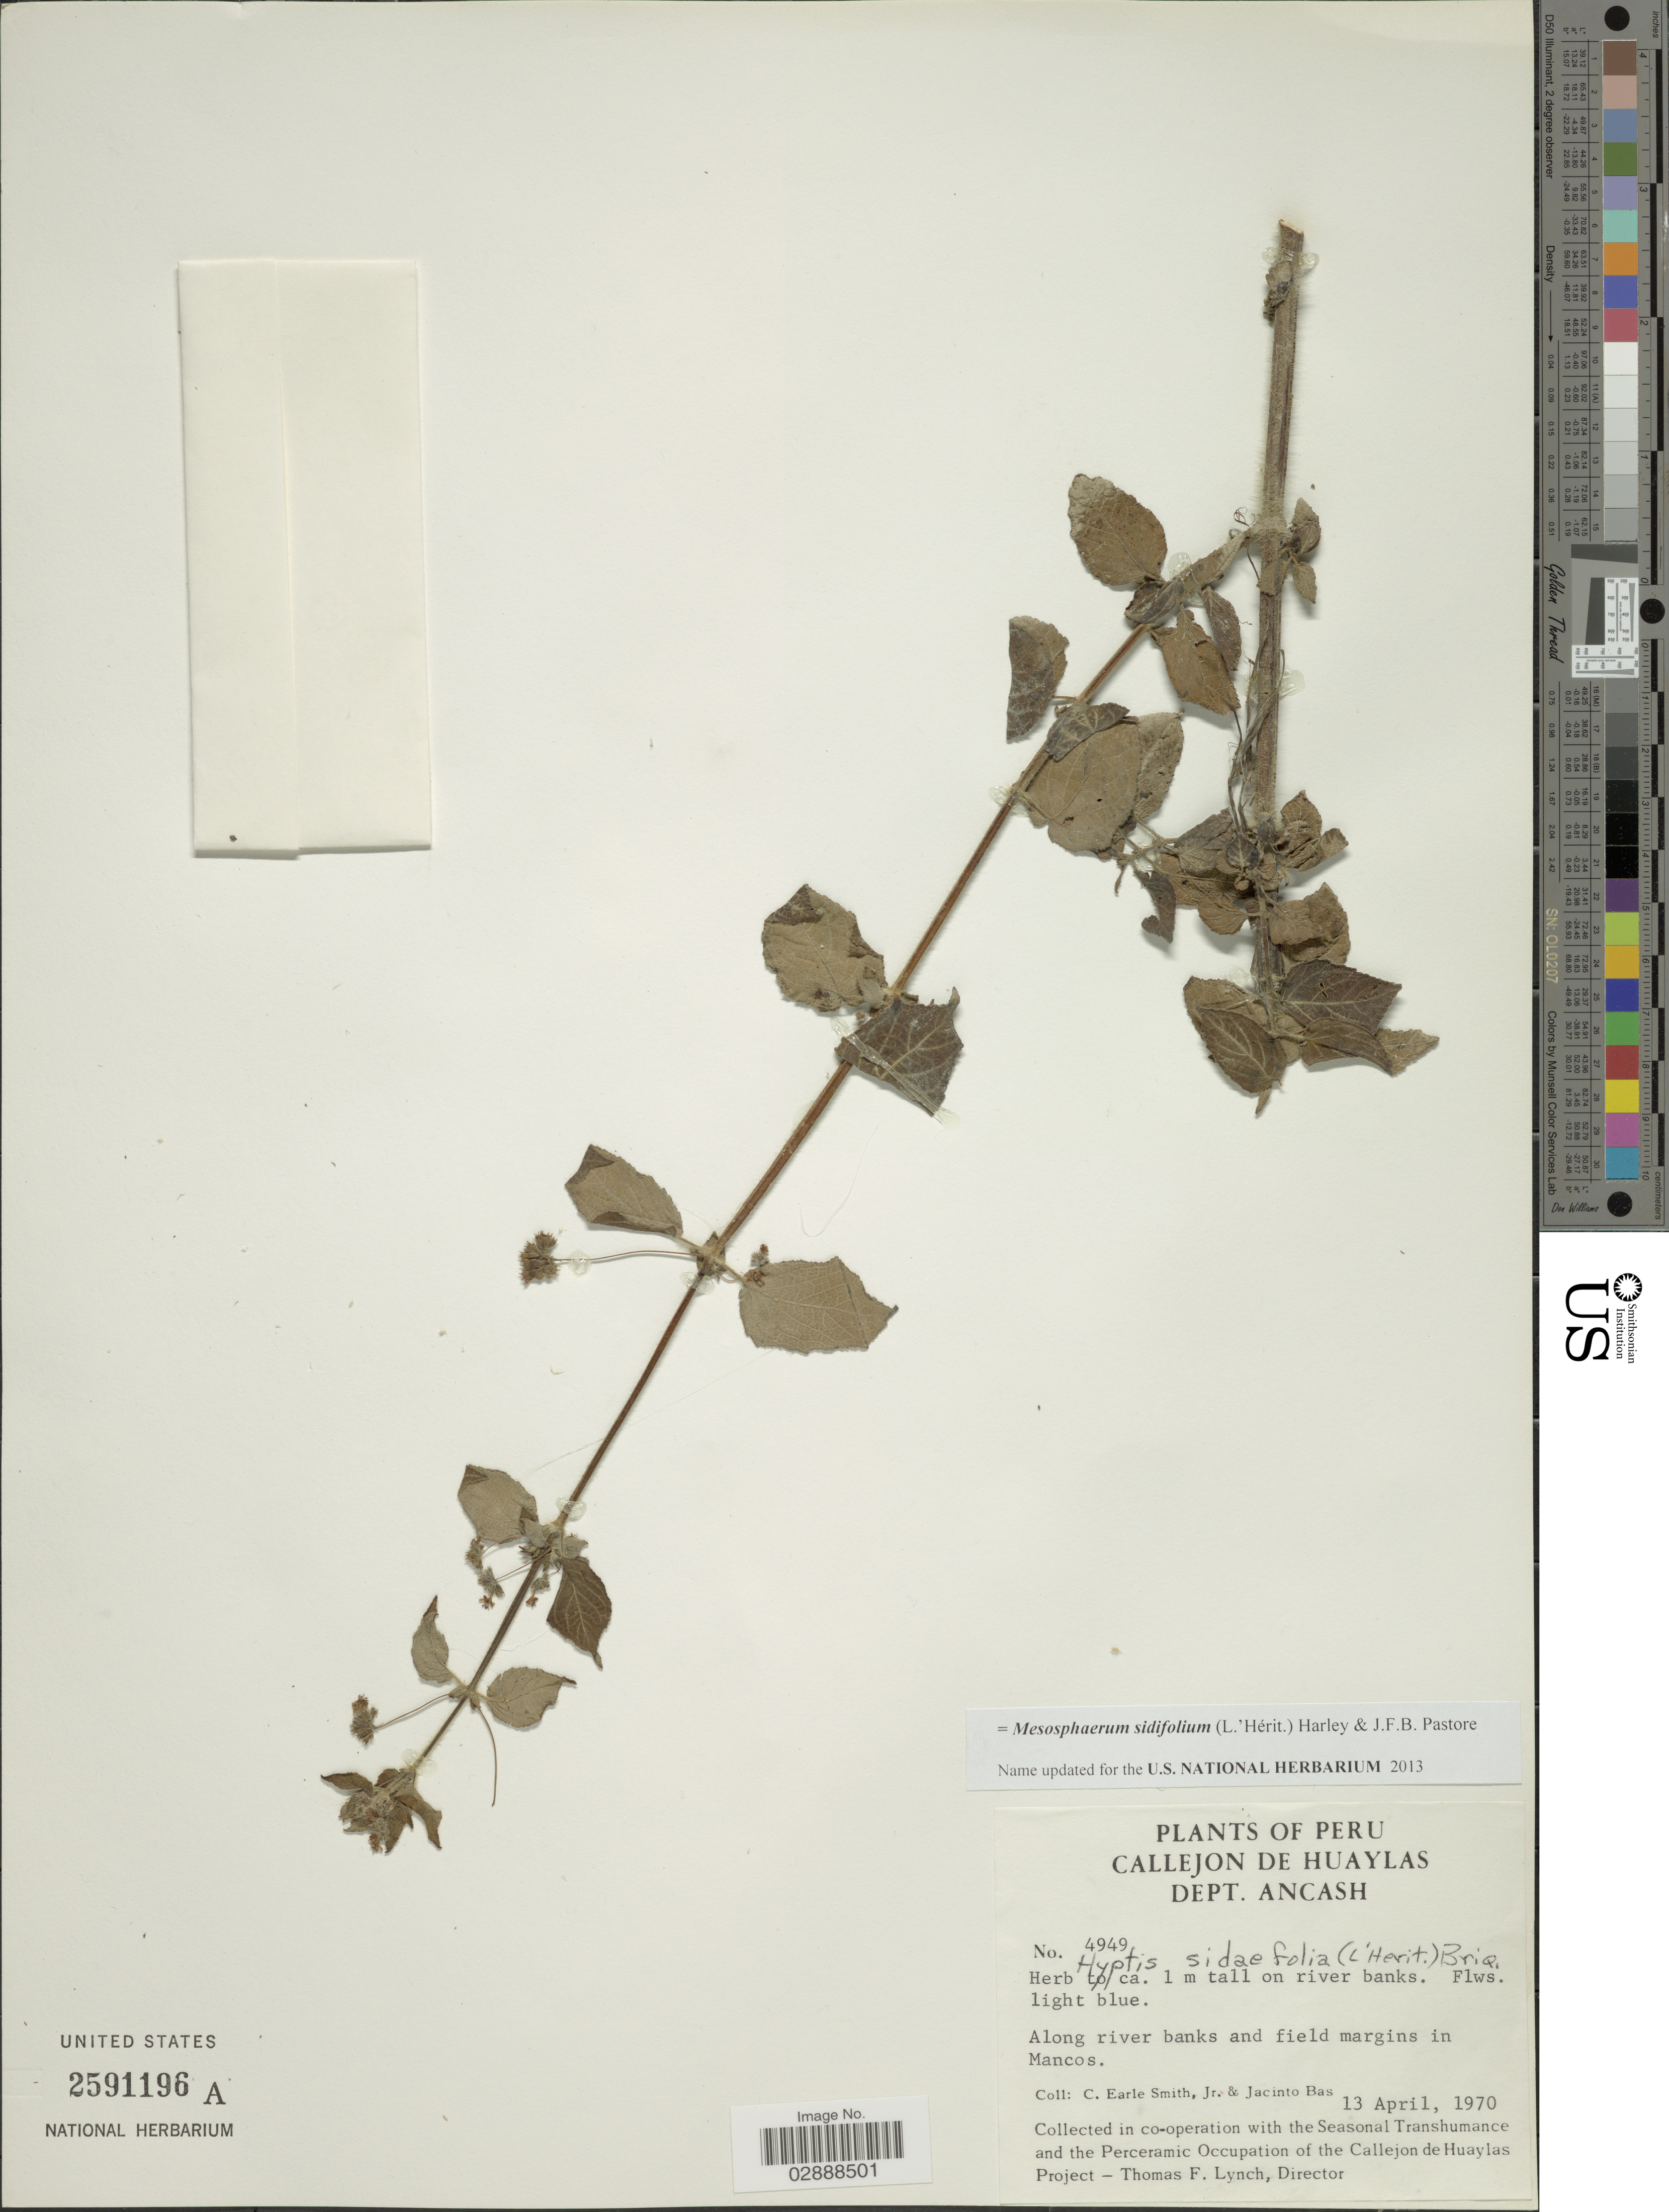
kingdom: Plantae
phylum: Tracheophyta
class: Magnoliopsida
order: Lamiales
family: Lamiaceae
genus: Mesosphaerum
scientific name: Mesosphaerum sidifolium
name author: (L'Hér.) Harley & J.F.B. Pastore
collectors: C. E. Smith Jr. & J. Bas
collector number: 4949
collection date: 1970-04-13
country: Peru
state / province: Ancash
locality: Callejon de Huaylas, Dept. Ancash, Along river banks and field margins in Mancos.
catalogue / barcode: US 2591196A